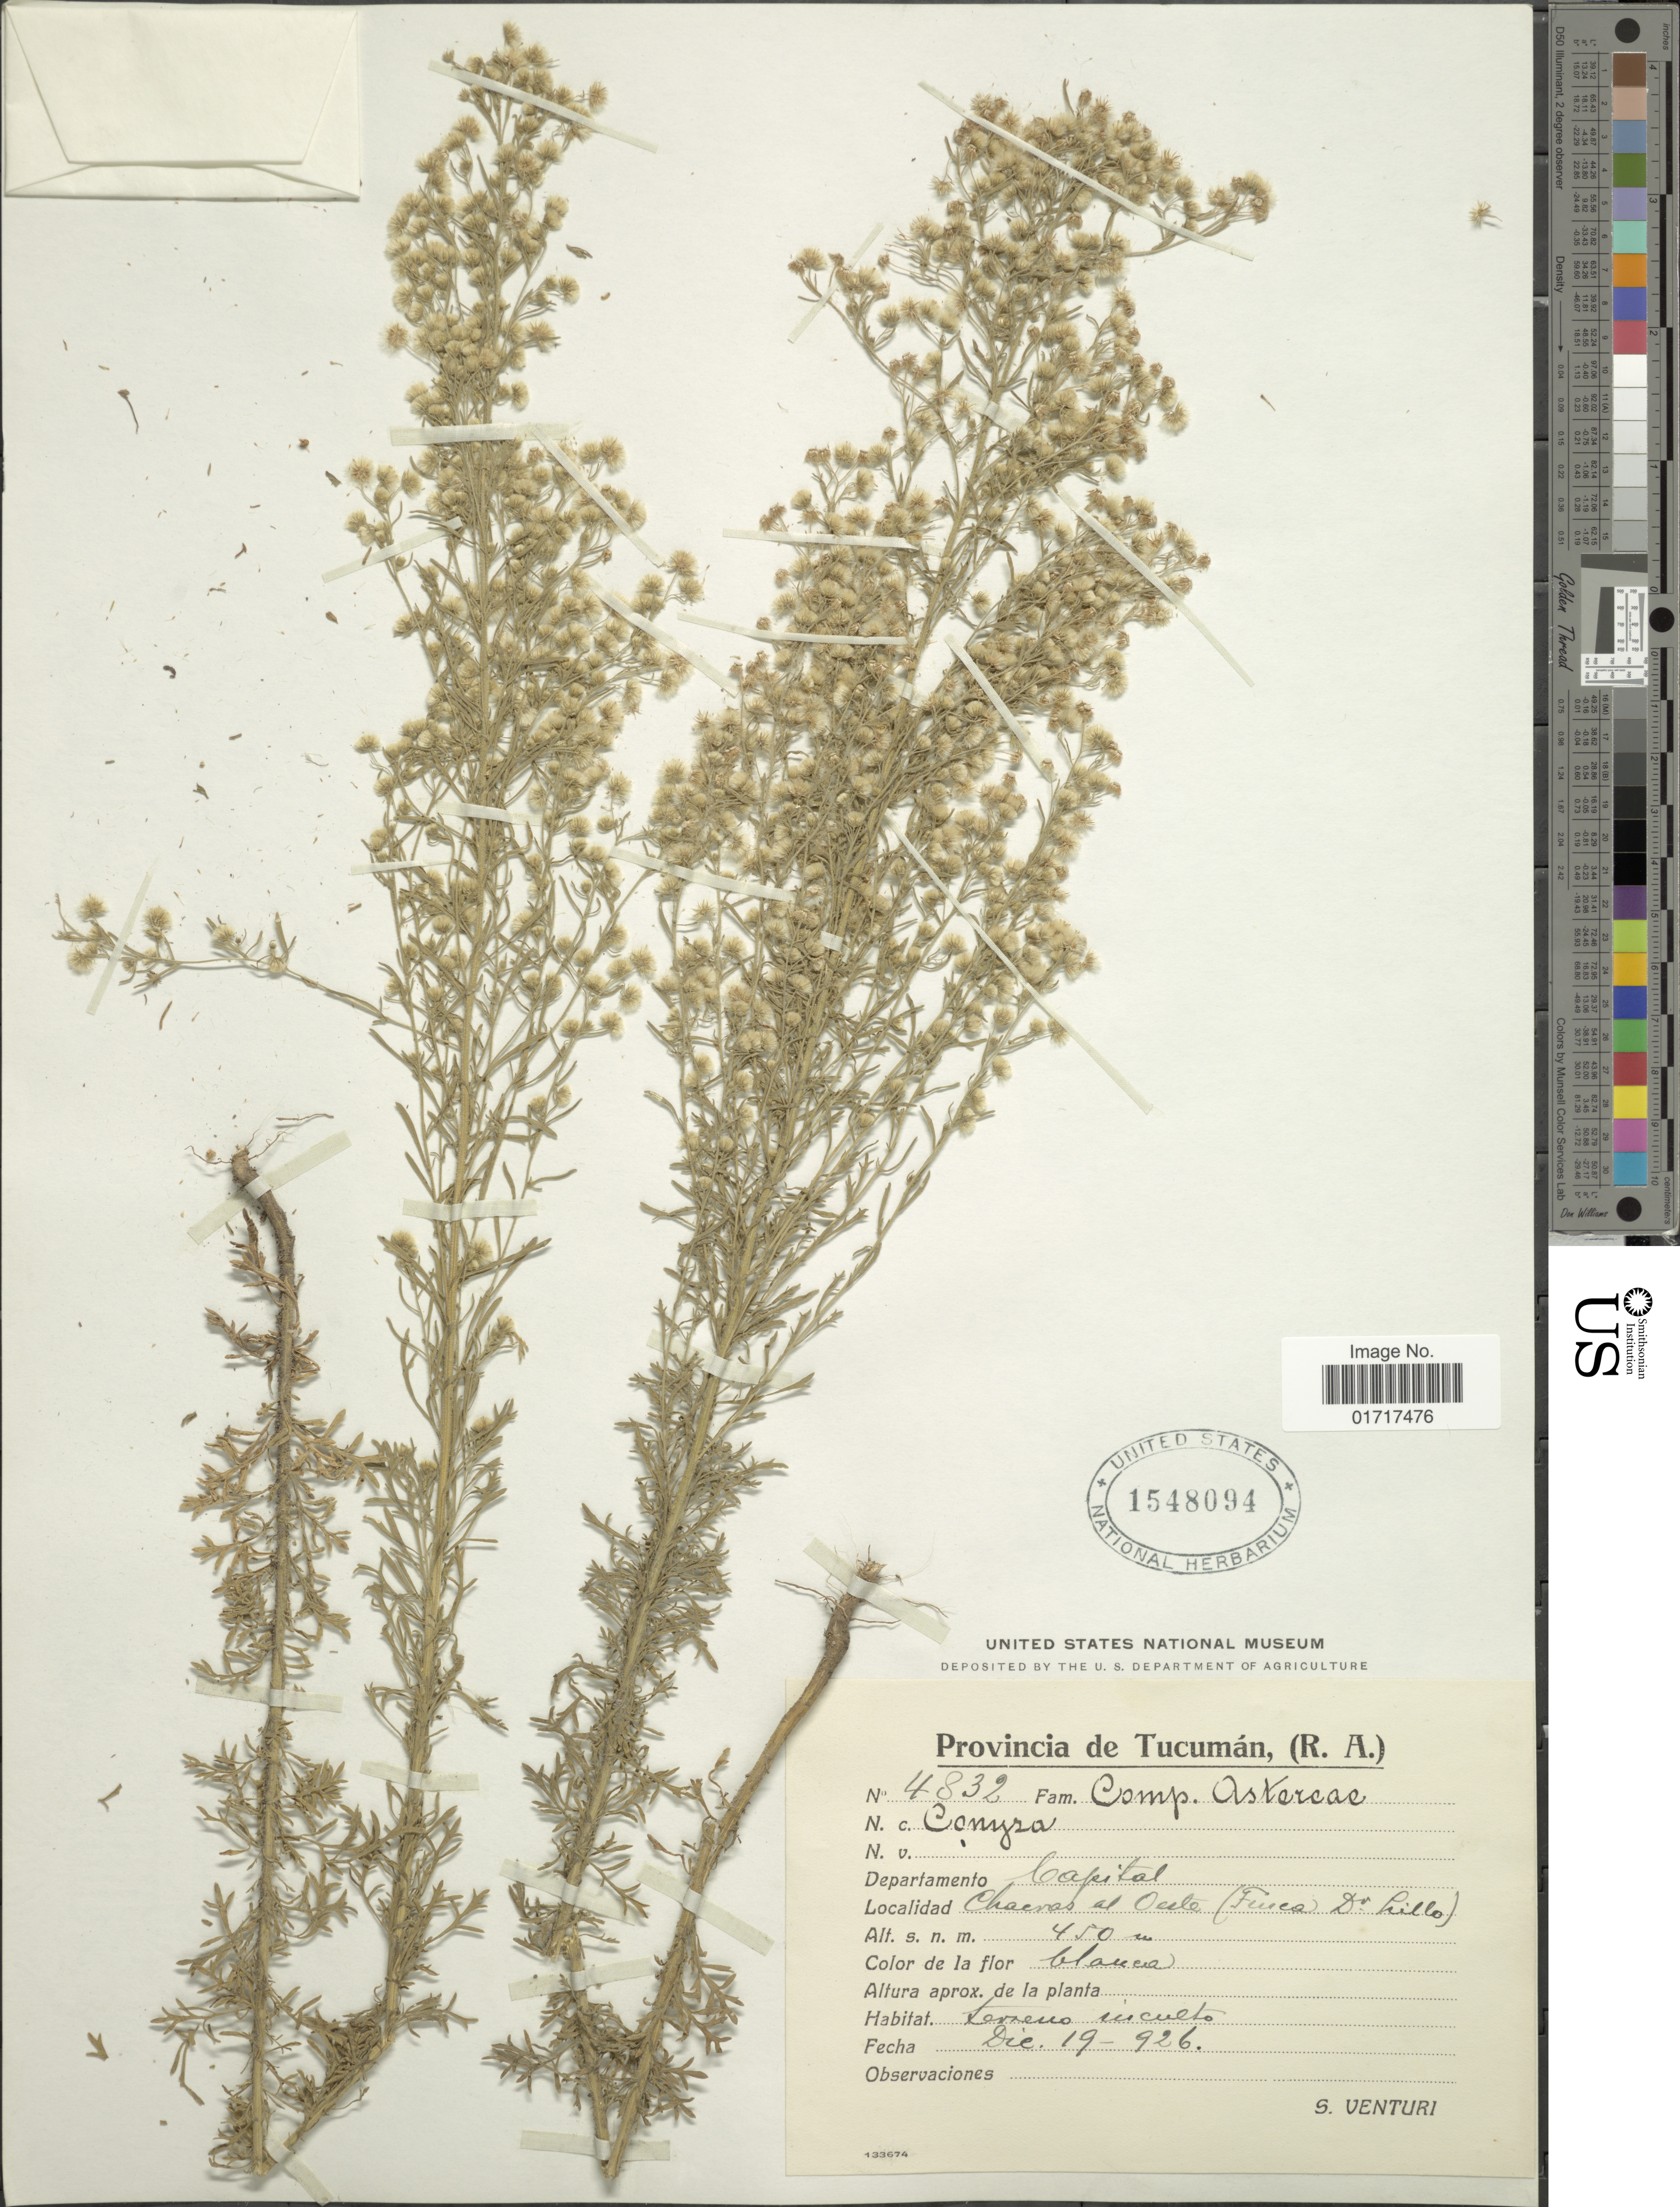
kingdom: Plantae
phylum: Tracheophyta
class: Magnoliopsida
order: Asterales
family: Asteraceae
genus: Conyza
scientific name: Conyza sophiifolia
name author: Kunth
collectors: S. Venturi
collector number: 4832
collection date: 1926-12-19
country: Argentina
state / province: Tucuman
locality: Departamento Capital, Chacras al Ocet (Fusca Dr. Lillo).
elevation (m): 450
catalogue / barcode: US 1548094